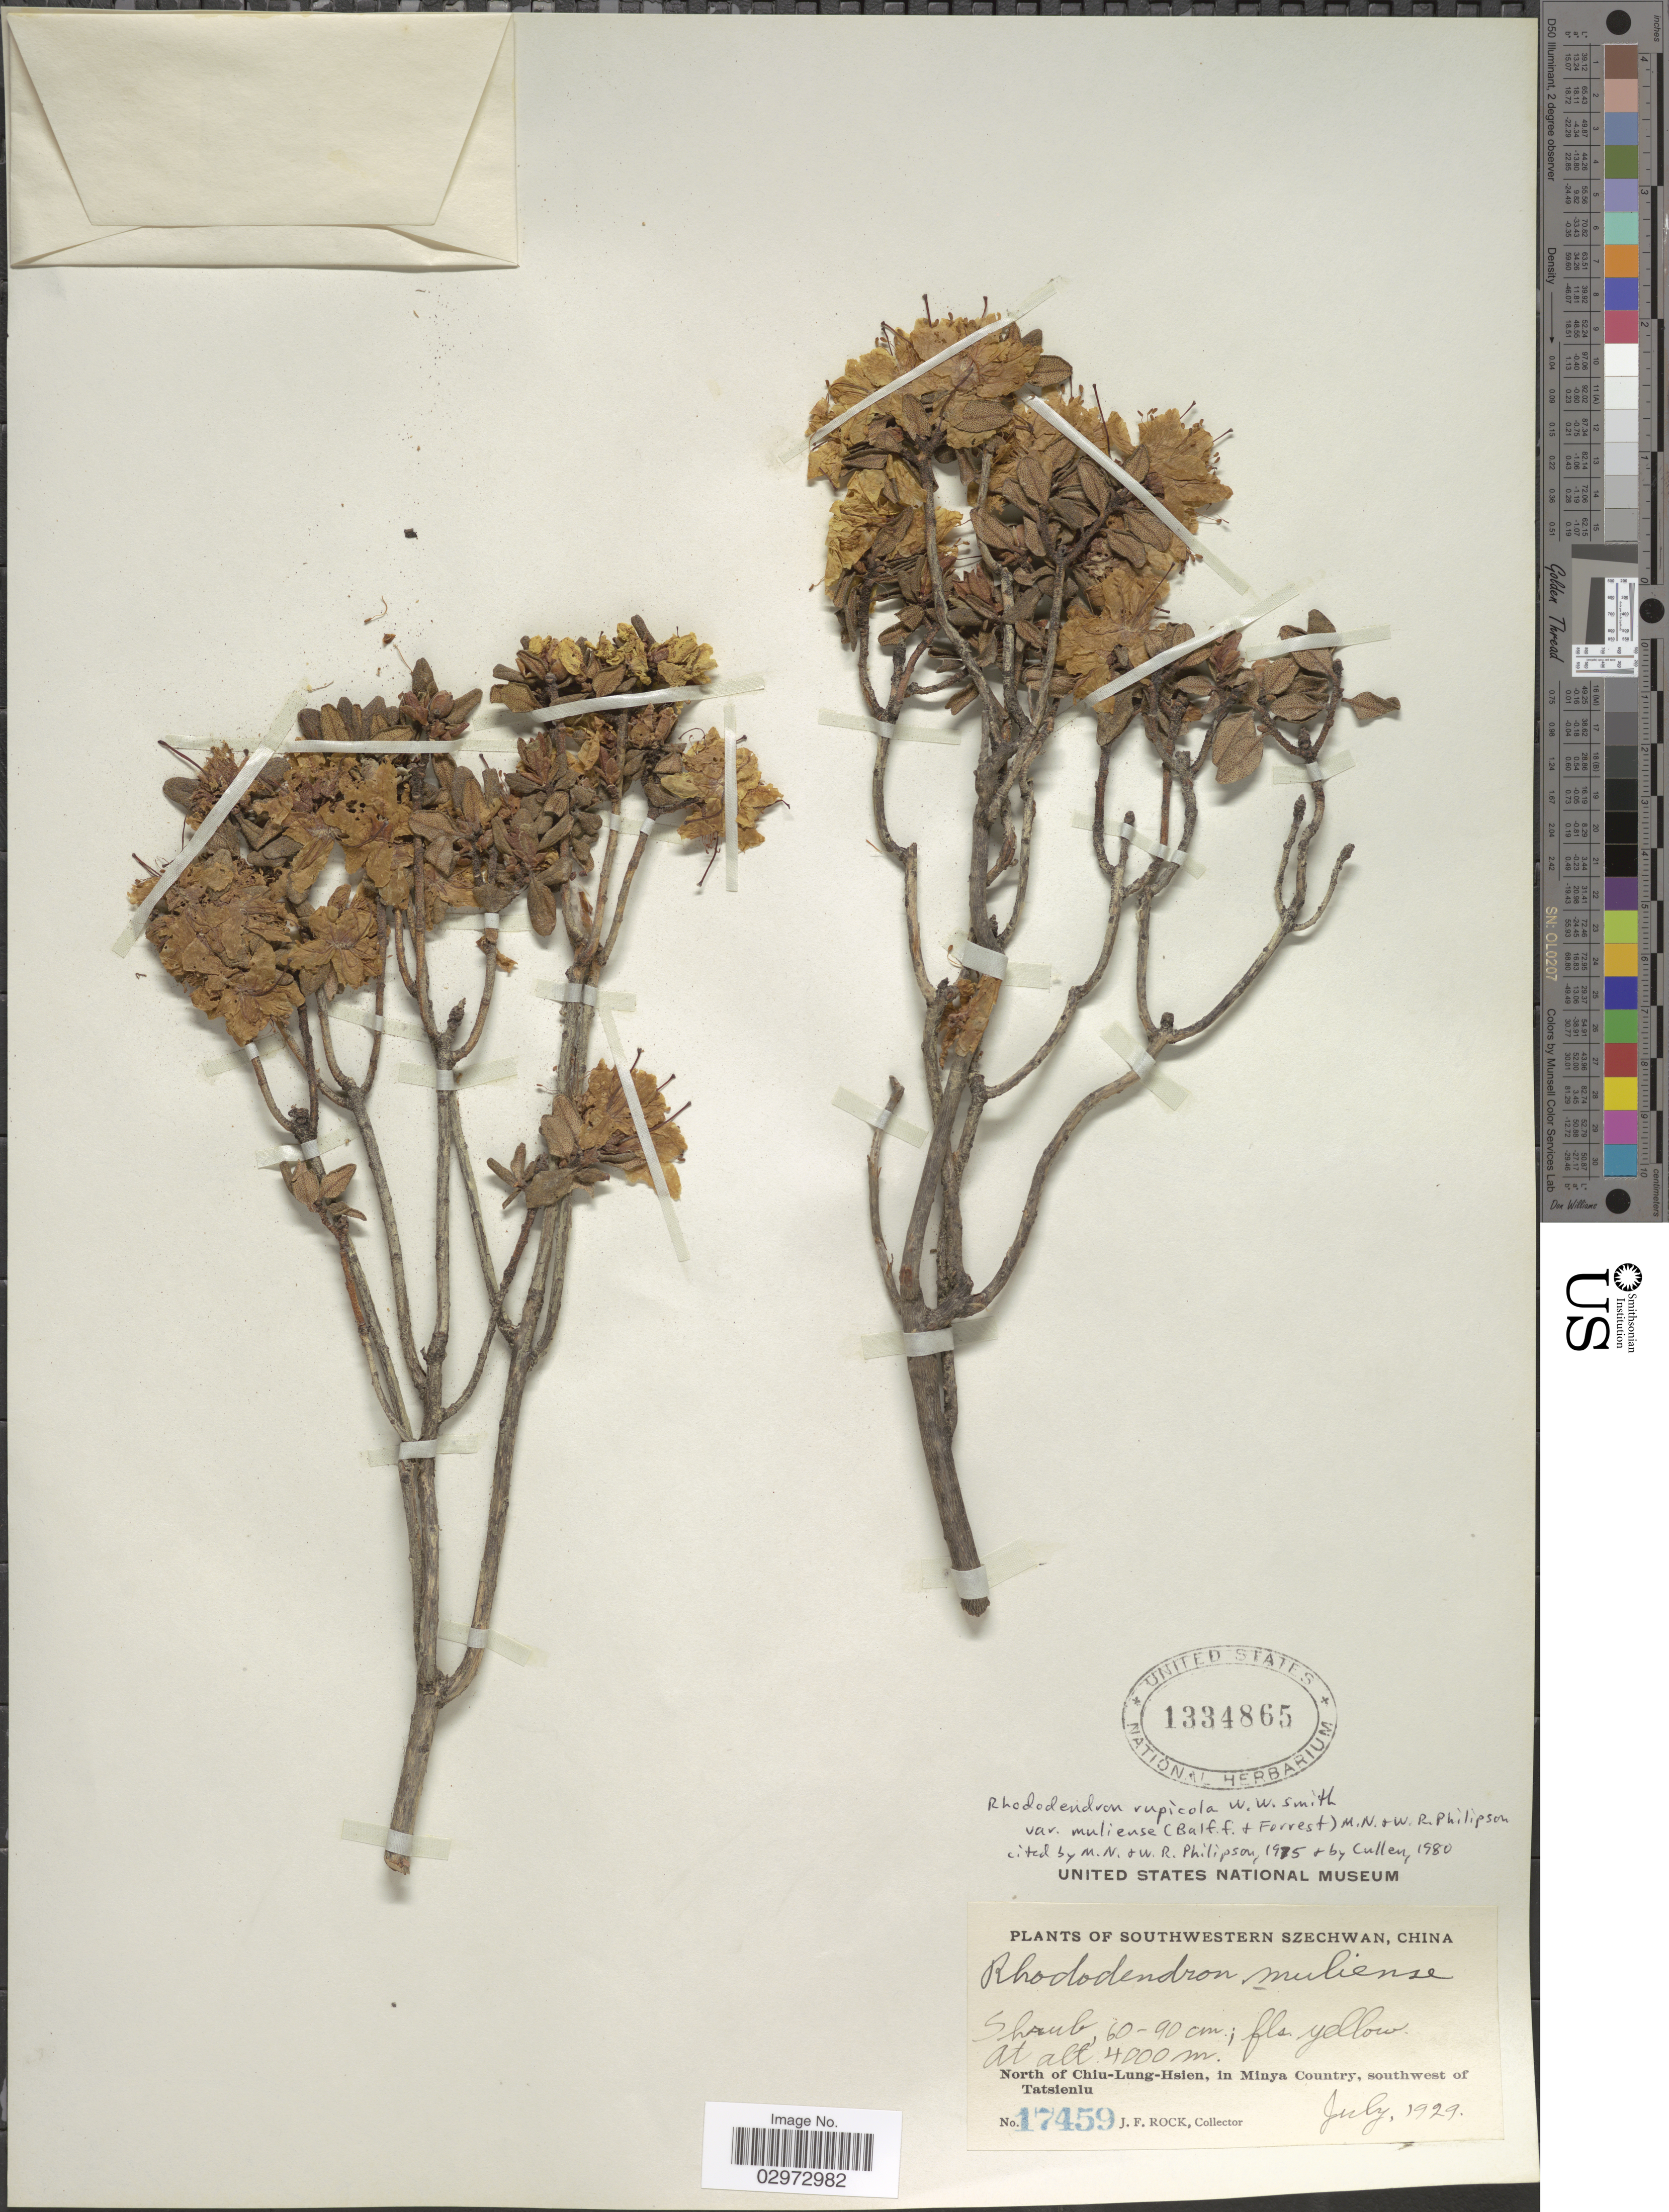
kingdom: Plantae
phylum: Tracheophyta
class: Magnoliopsida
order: Ericales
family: Ericaceae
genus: Rhododendron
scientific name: Rhododendron rupicola var. muliense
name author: (Balf. f. & Forrest) Philipson & M. N. Philipson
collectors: J. Rock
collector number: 17459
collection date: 1929-07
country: China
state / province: Sichuan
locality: Southwestern Szechwan, North of Chiu-Lung-Hsien, in Minya Country, southwest of Tatsienlu.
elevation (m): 4000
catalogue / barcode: US 1334865